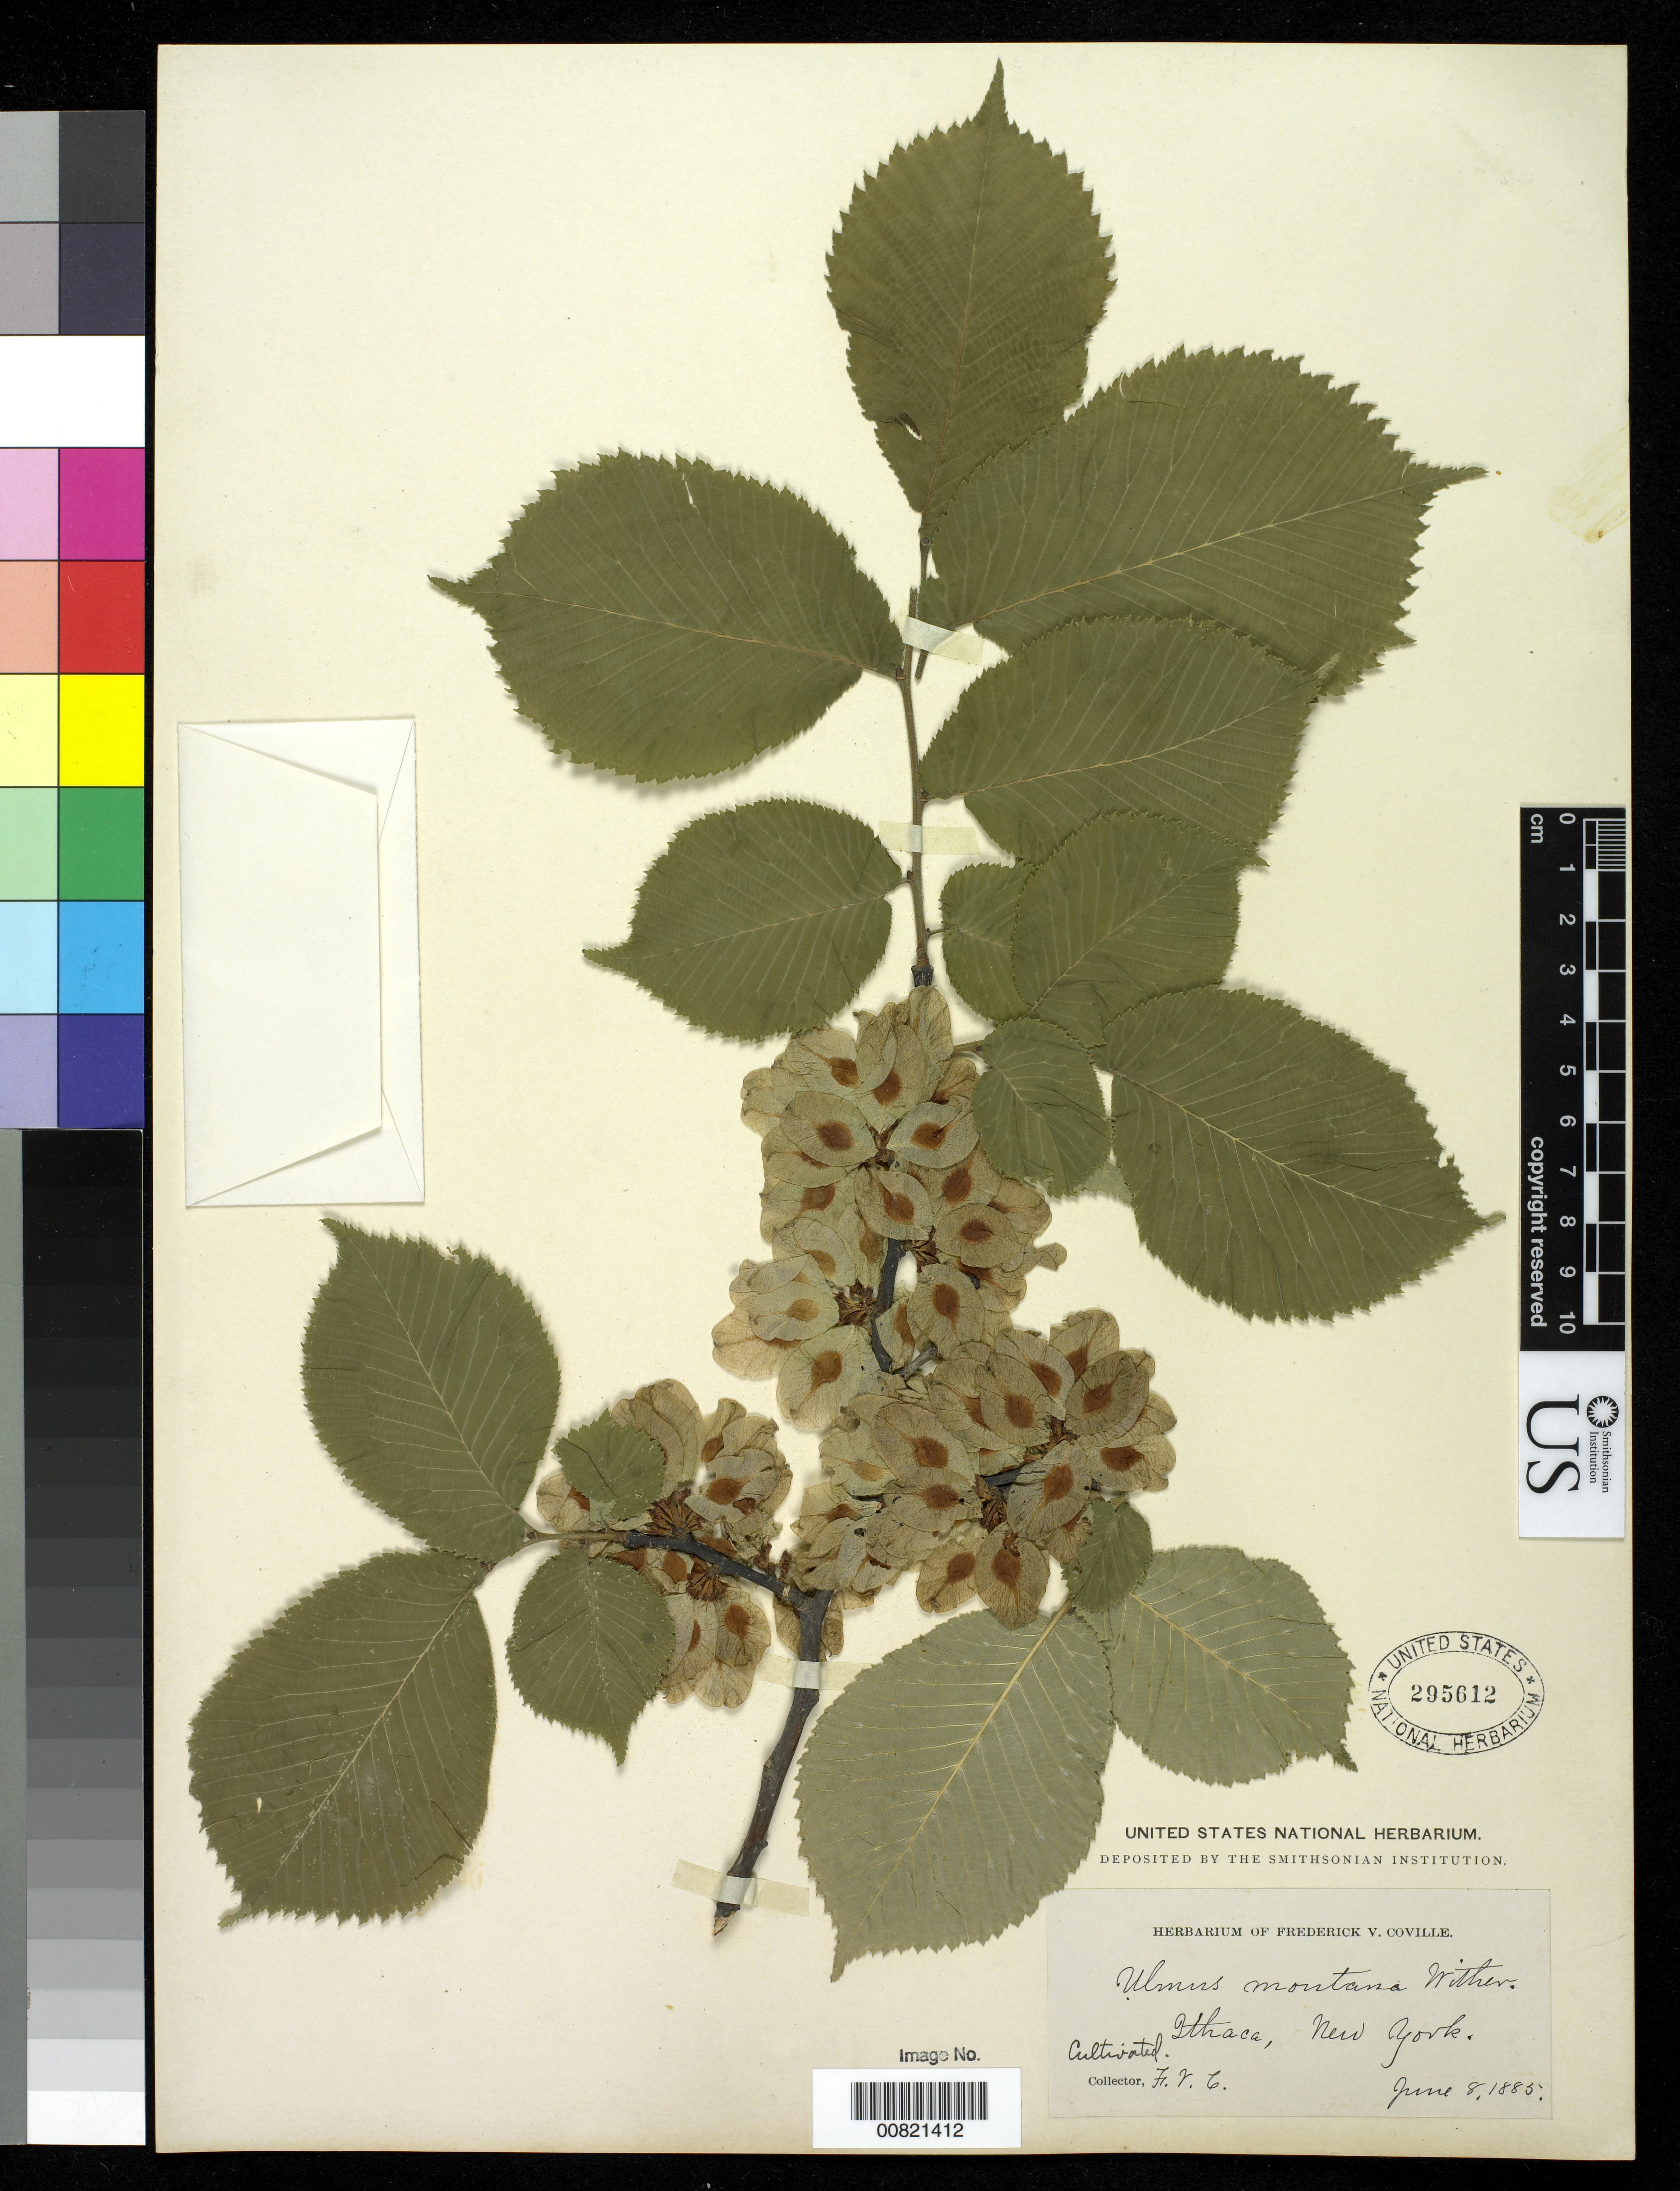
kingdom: Plantae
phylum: Tracheophyta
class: Magnoliopsida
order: Rosales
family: Ulmaceae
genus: Ulmus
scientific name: Ulmus glabra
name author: Huds.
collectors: F. V. Coville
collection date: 1885-06-08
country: United States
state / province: New York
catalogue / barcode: US 295612